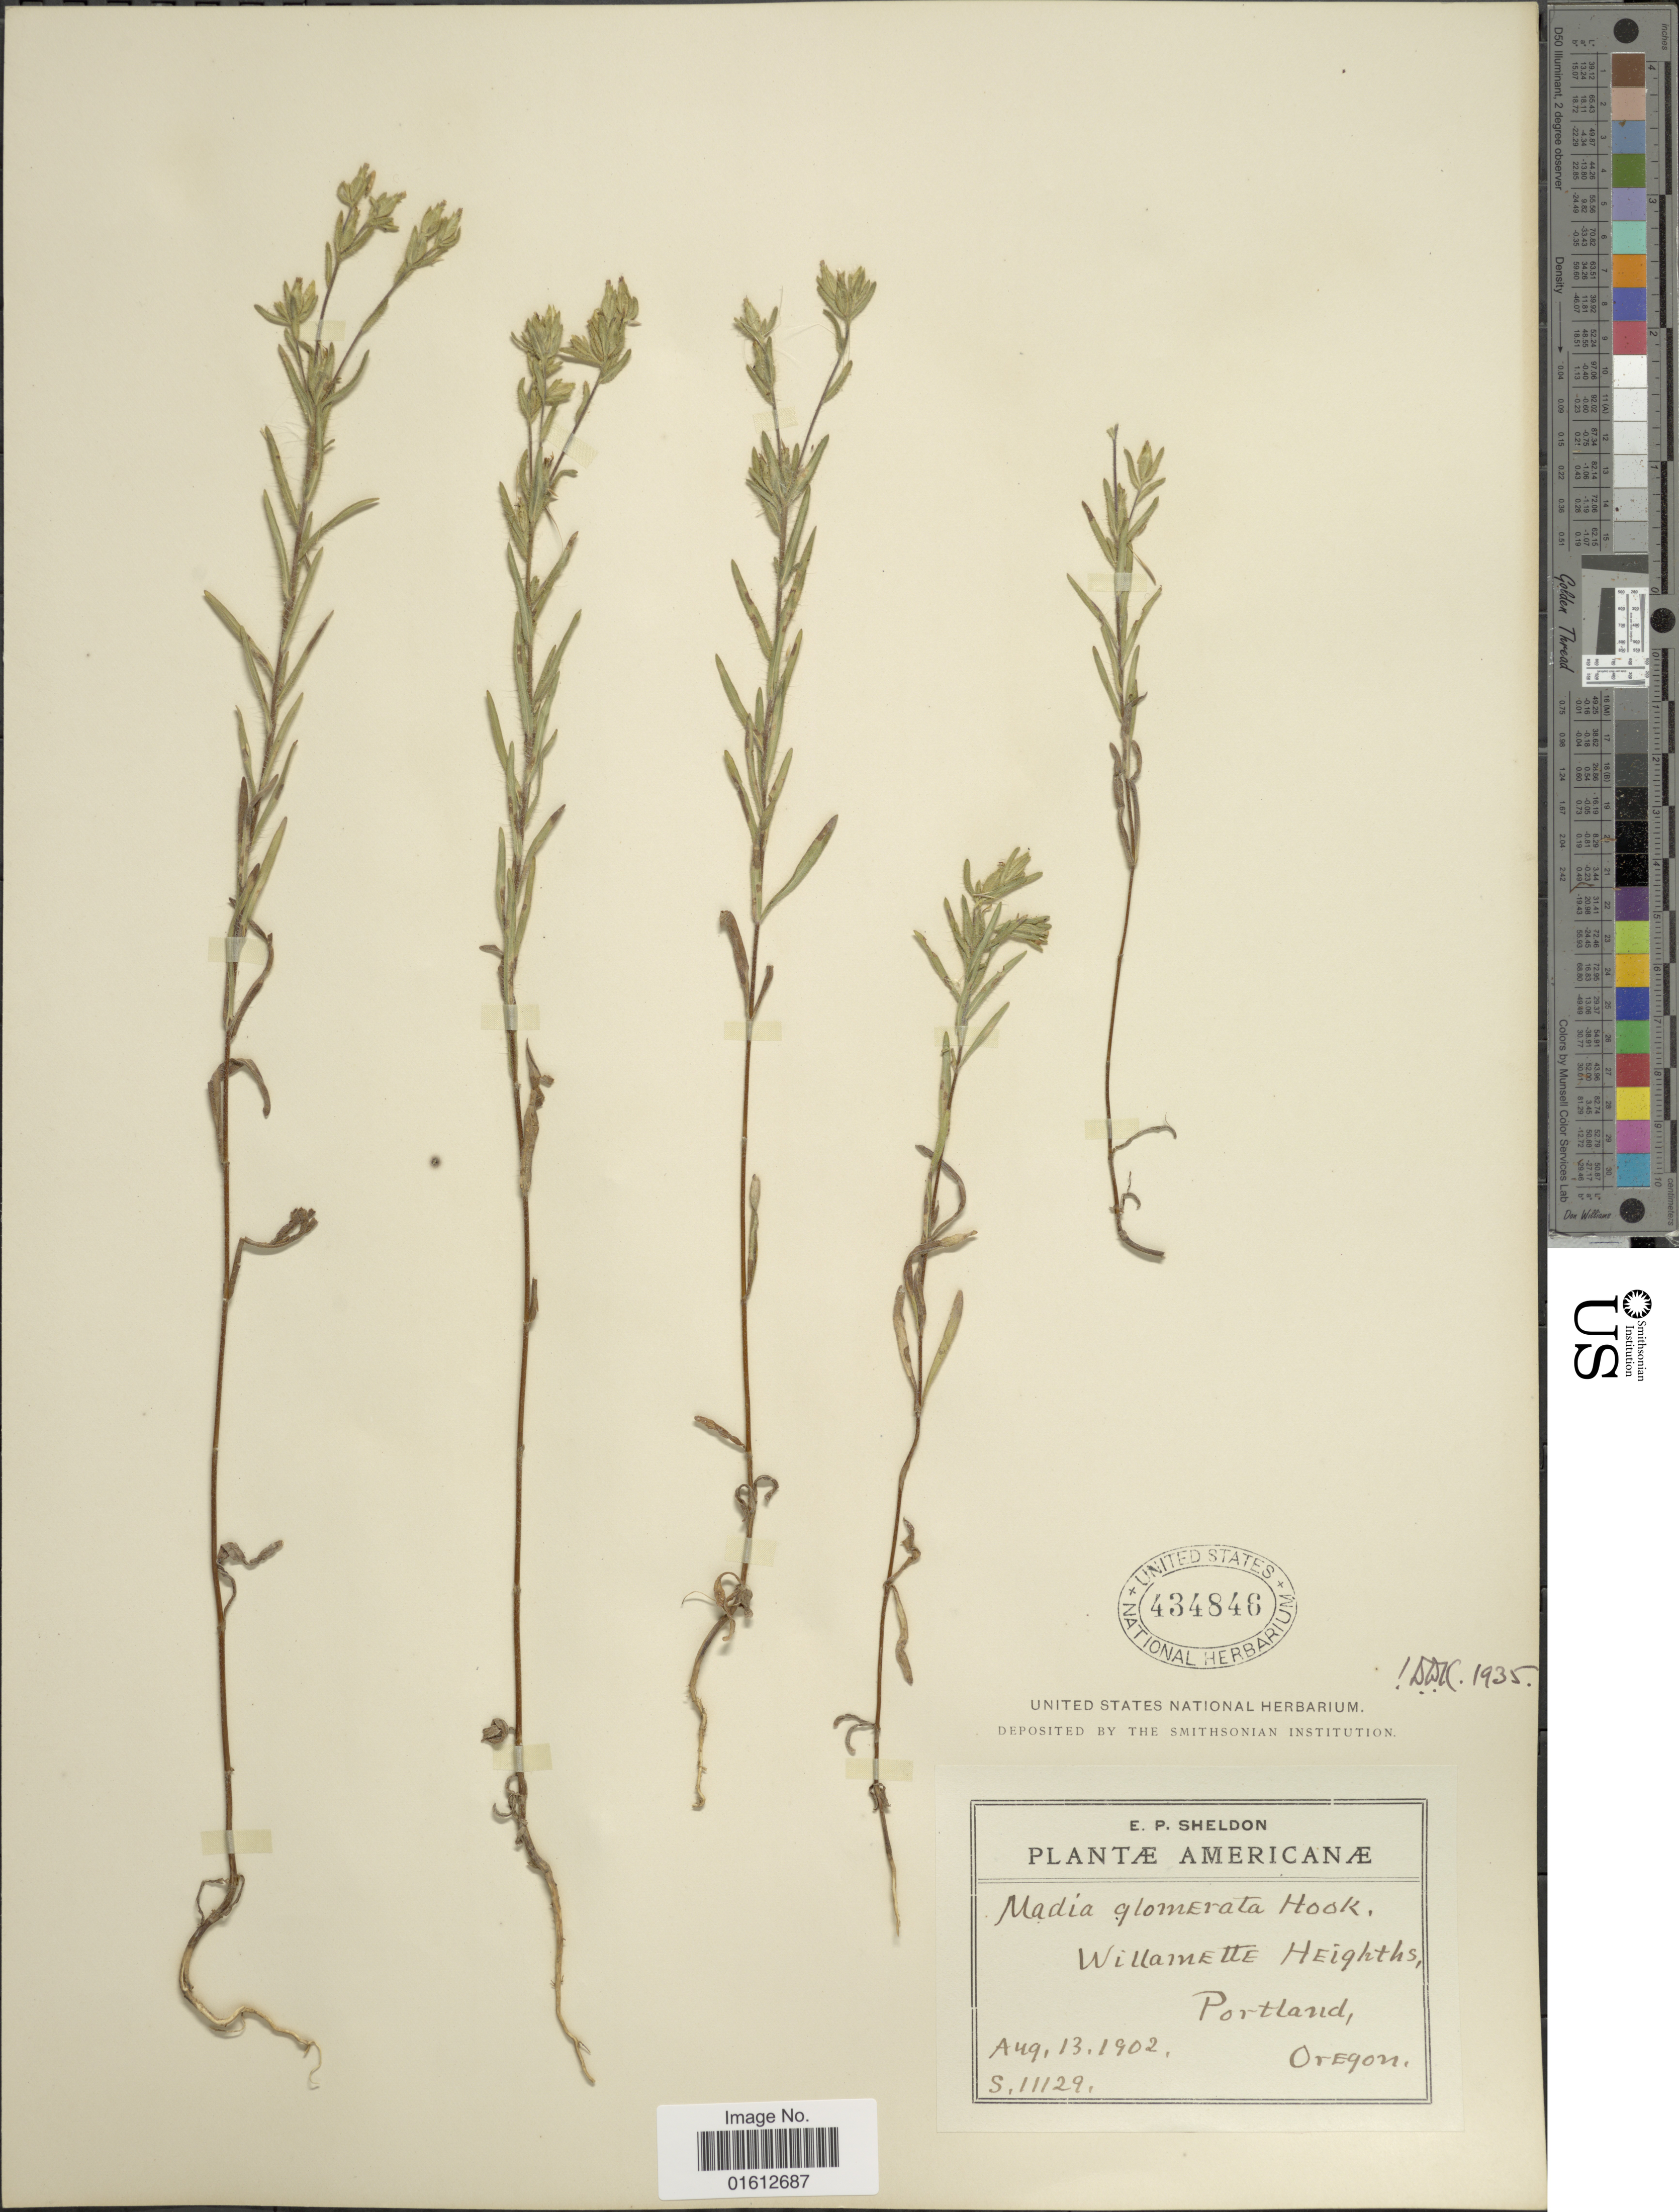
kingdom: Plantae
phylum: Tracheophyta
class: Magnoliopsida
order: Asterales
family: Asteraceae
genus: Madia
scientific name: Madia glomerata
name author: Hook.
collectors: E. P. Sheldon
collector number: S11129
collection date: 1902-08-13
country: United States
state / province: Oregon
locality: Willamette Heights, Portland.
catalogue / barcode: US 434846